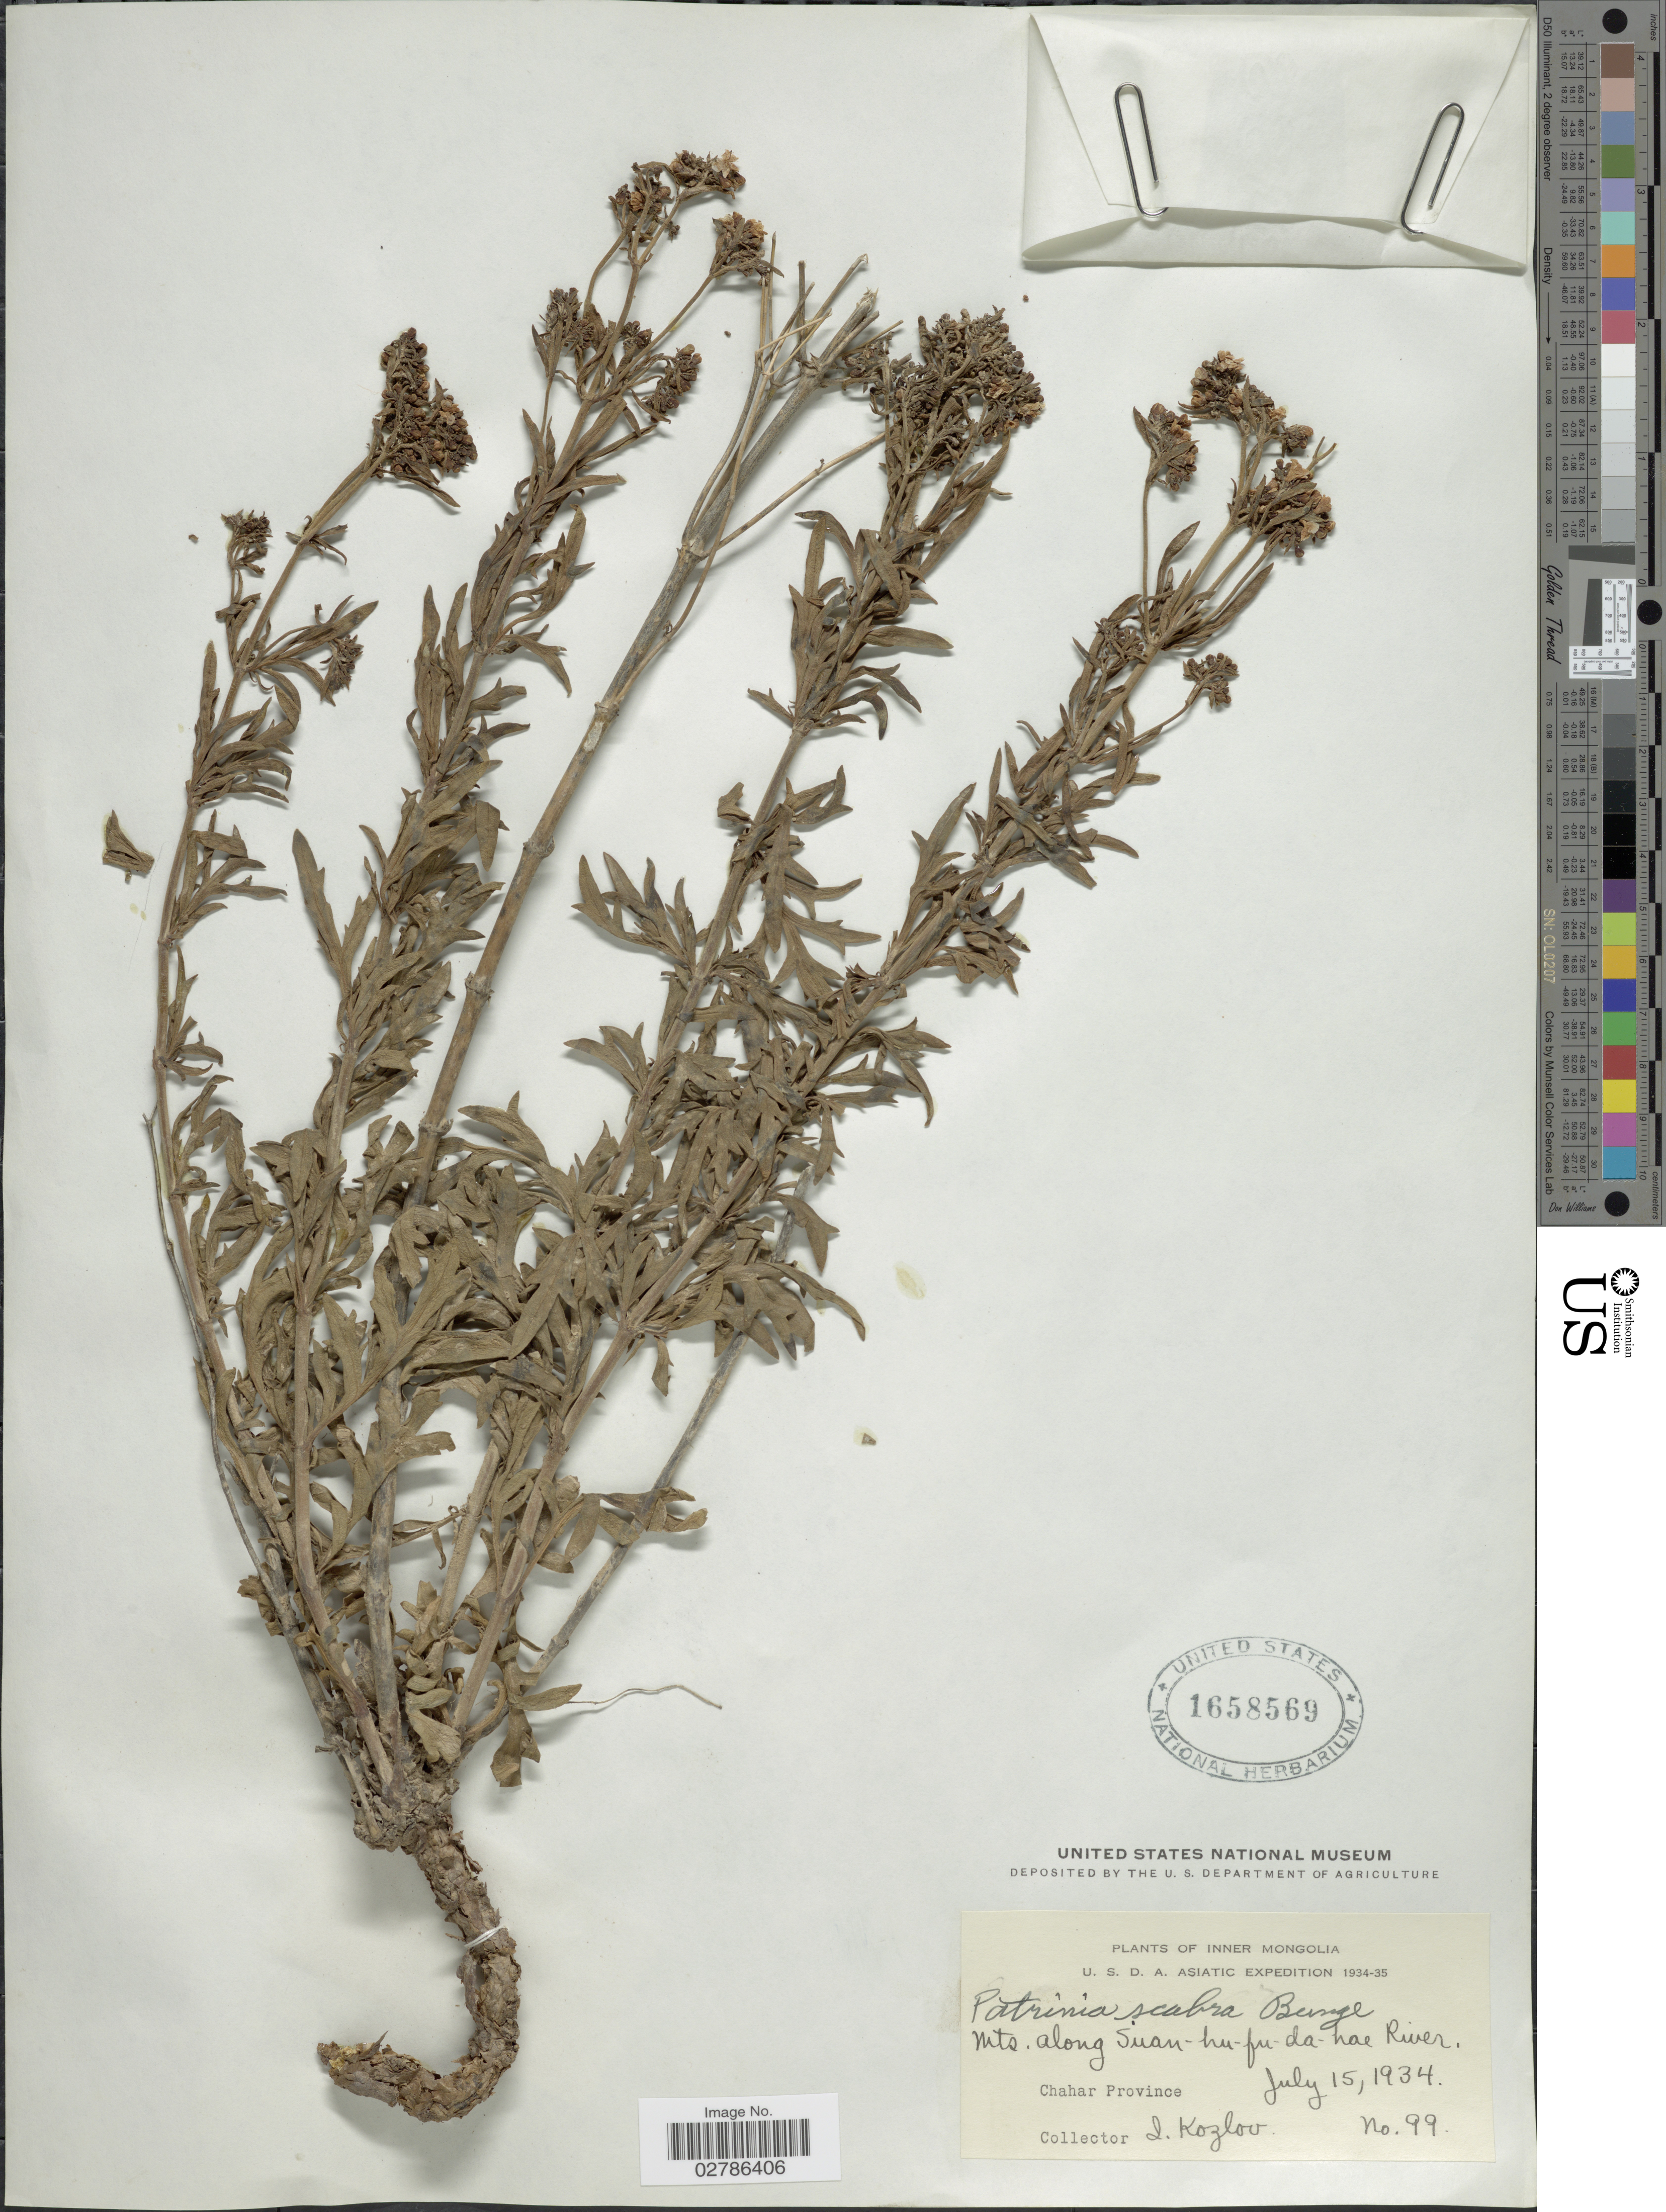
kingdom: Plantae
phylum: Tracheophyta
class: Magnoliopsida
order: Dipsacales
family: Caprifoliaceae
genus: Patrinia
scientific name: Patrinia scabra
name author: Bunge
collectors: I. Kozlov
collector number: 99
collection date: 1934-07-15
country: China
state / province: Nei Monggol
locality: Inner Mongolia. Mts. along Suan-hu-fu-da-hae River, Chahar Province.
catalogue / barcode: US 1658569